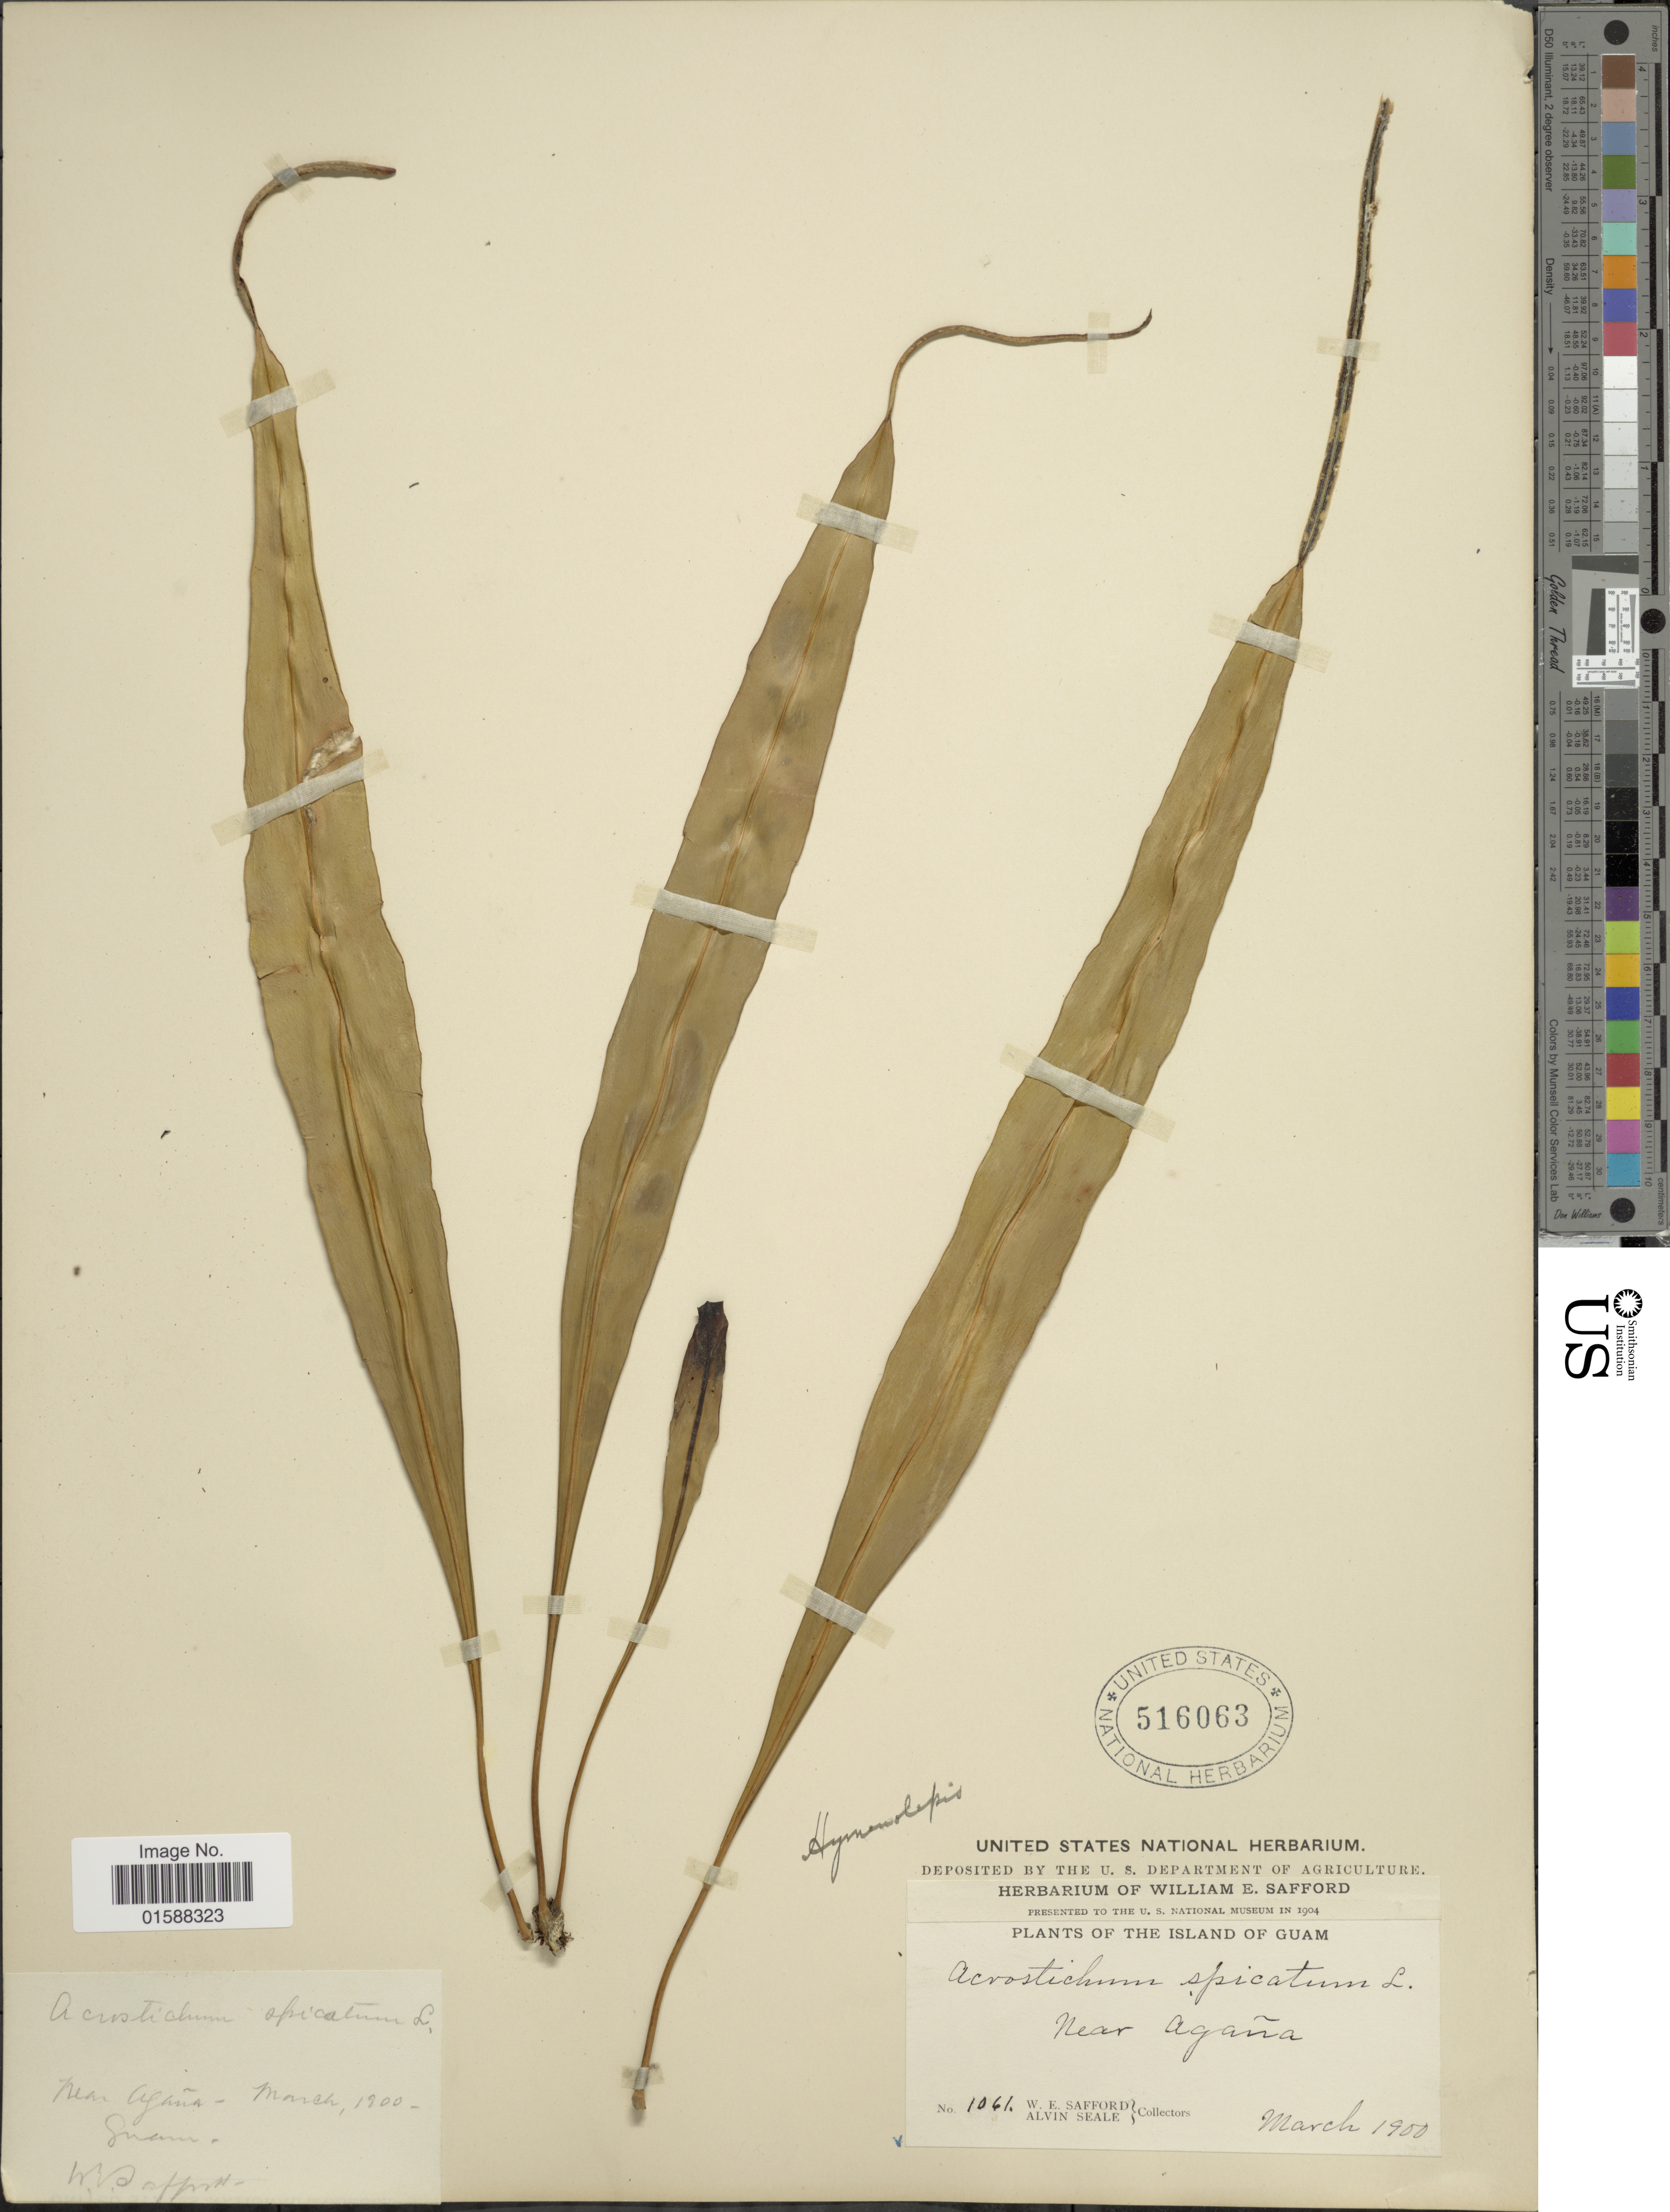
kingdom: Plantae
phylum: Tracheophyta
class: Polypodiopsida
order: Polypodiales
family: Polypodiaceae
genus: Lepisorus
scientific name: Lepisorus mucronatus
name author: (Fée) Li S. Wang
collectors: W. E. Safford & A. Seale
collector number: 1061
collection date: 1900-03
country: Guam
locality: Near Agaña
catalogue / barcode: US 516063